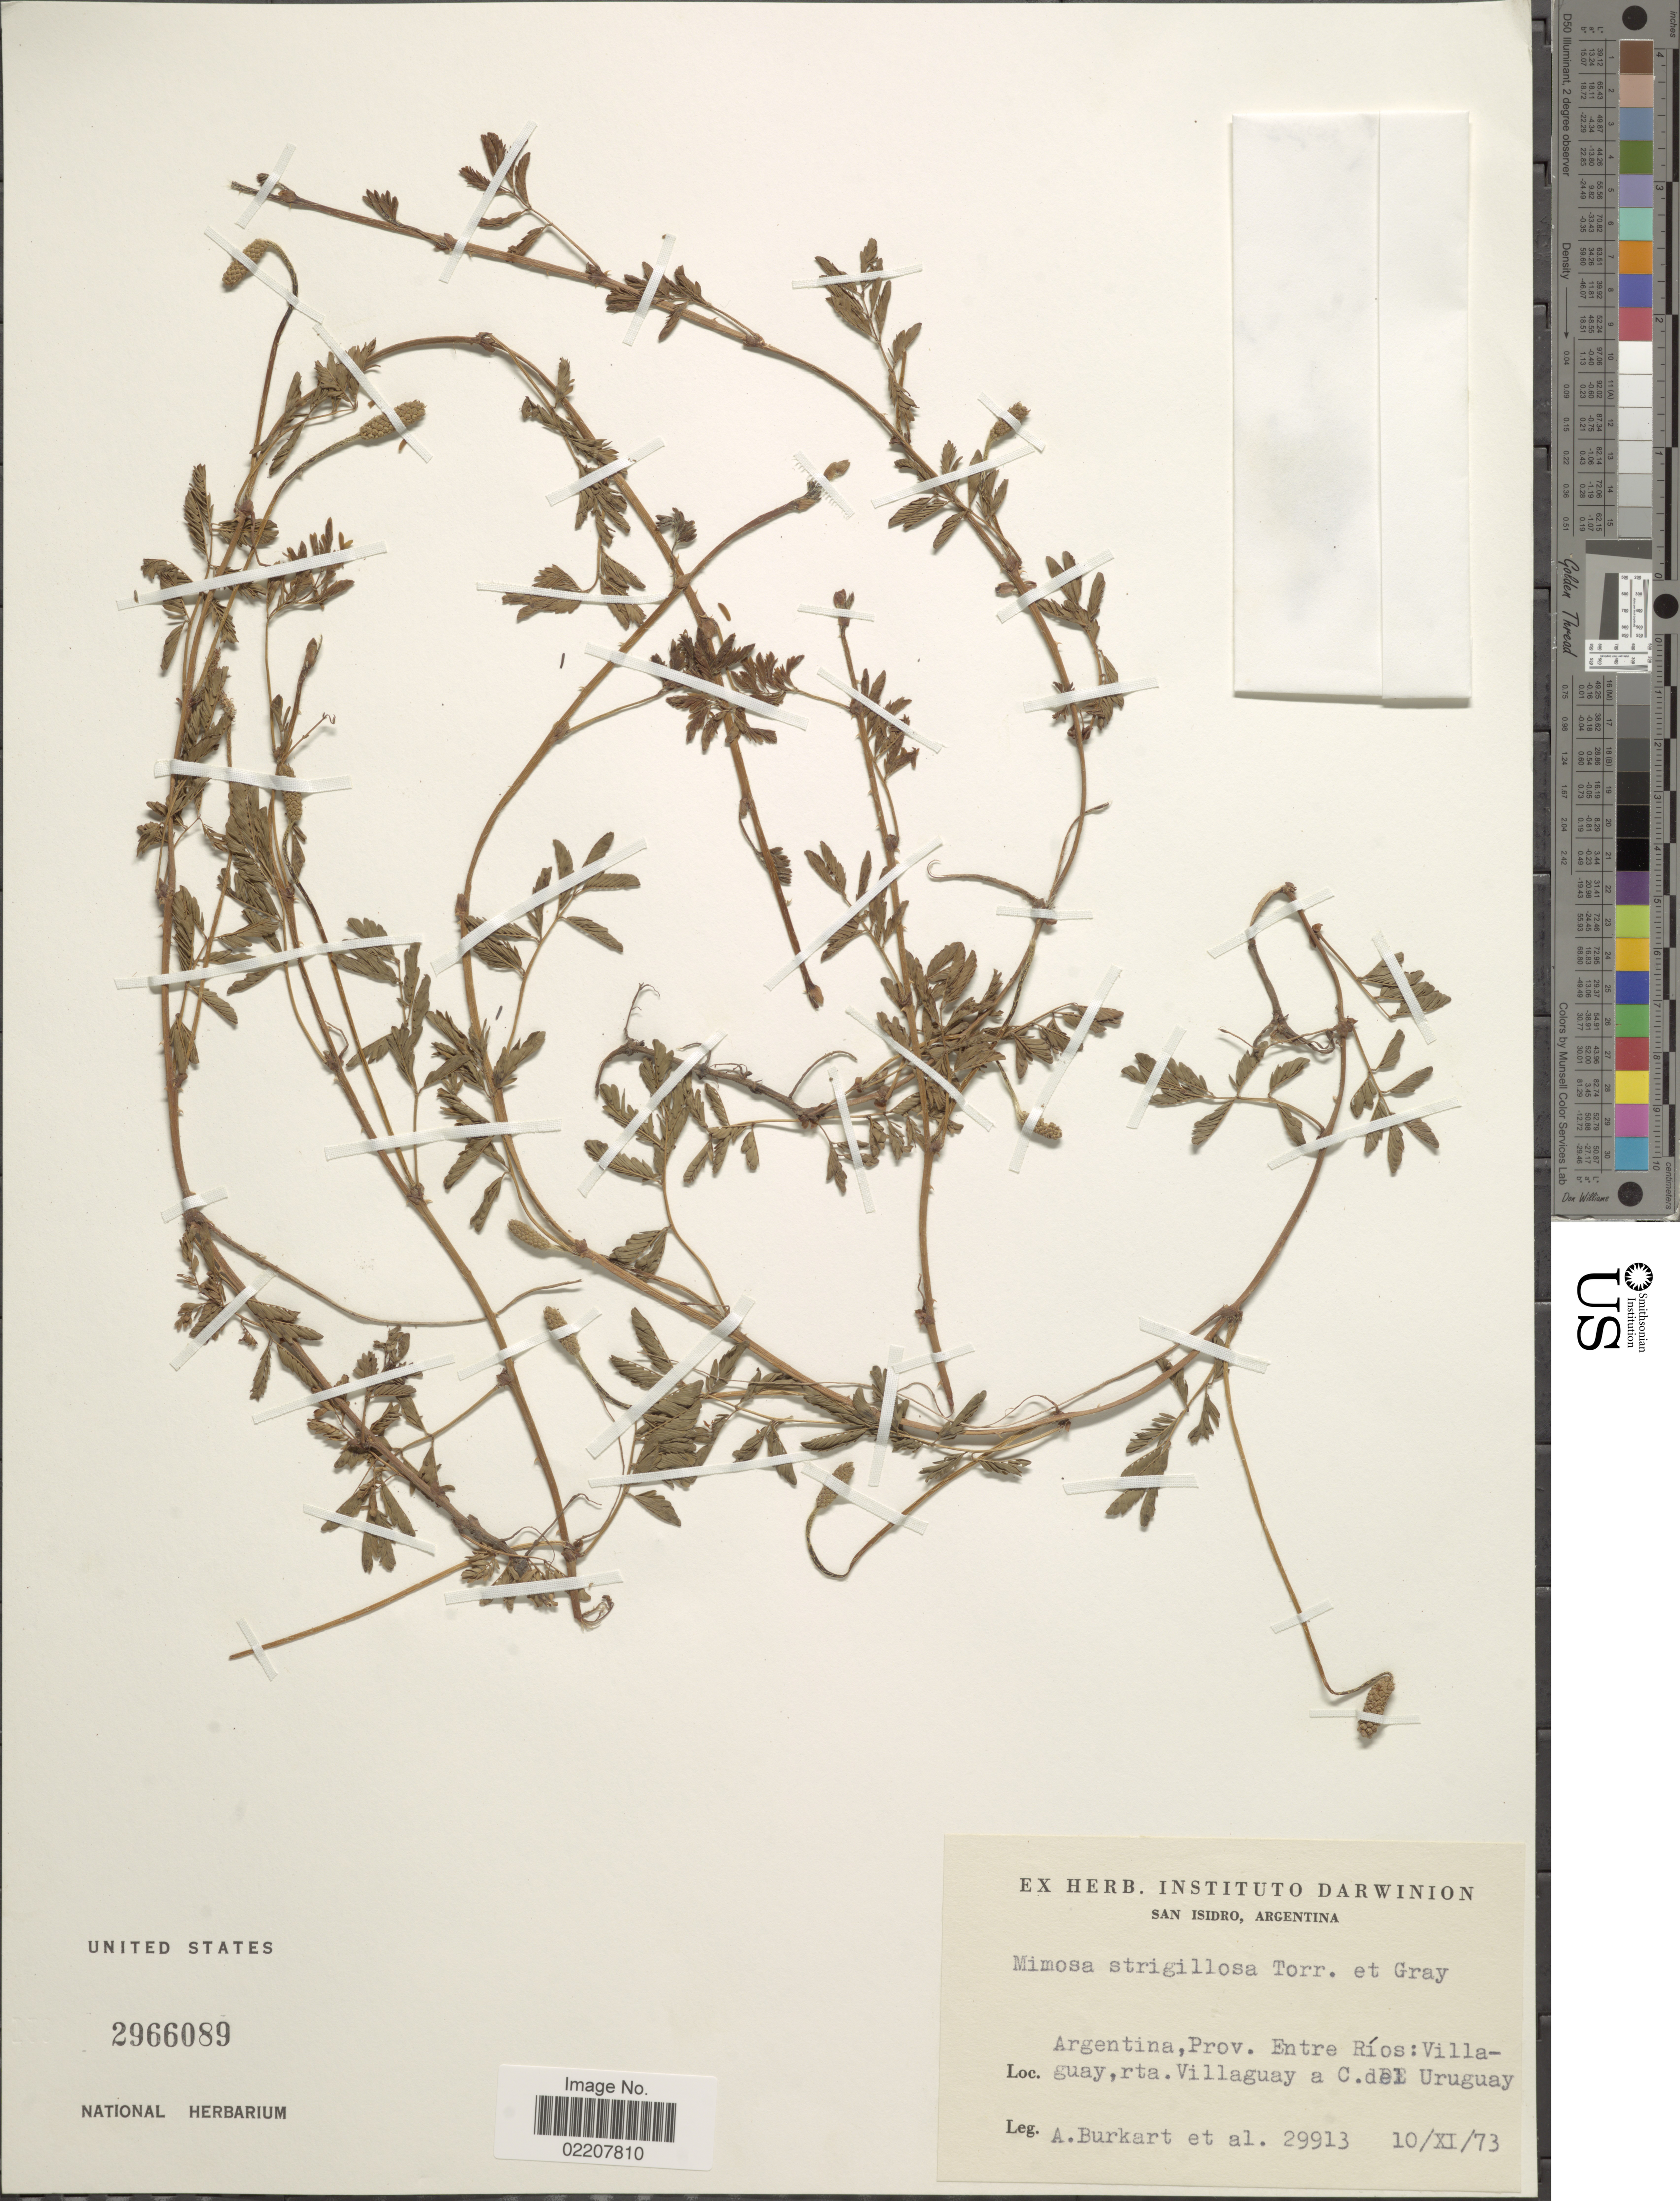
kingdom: Plantae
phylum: Tracheophyta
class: Magnoliopsida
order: Fabales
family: Fabaceae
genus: Mimosa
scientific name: Mimosa strigillosa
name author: Torr. & A. Gray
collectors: A. E. Burkart & et al.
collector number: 29913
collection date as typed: Transcribed d/m/y: 10/11/73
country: Argentina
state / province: Entre Rios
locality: Prov. Entre Rios: Villaguay, rta. Villaguay a C. del Uruguay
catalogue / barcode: US 2966089